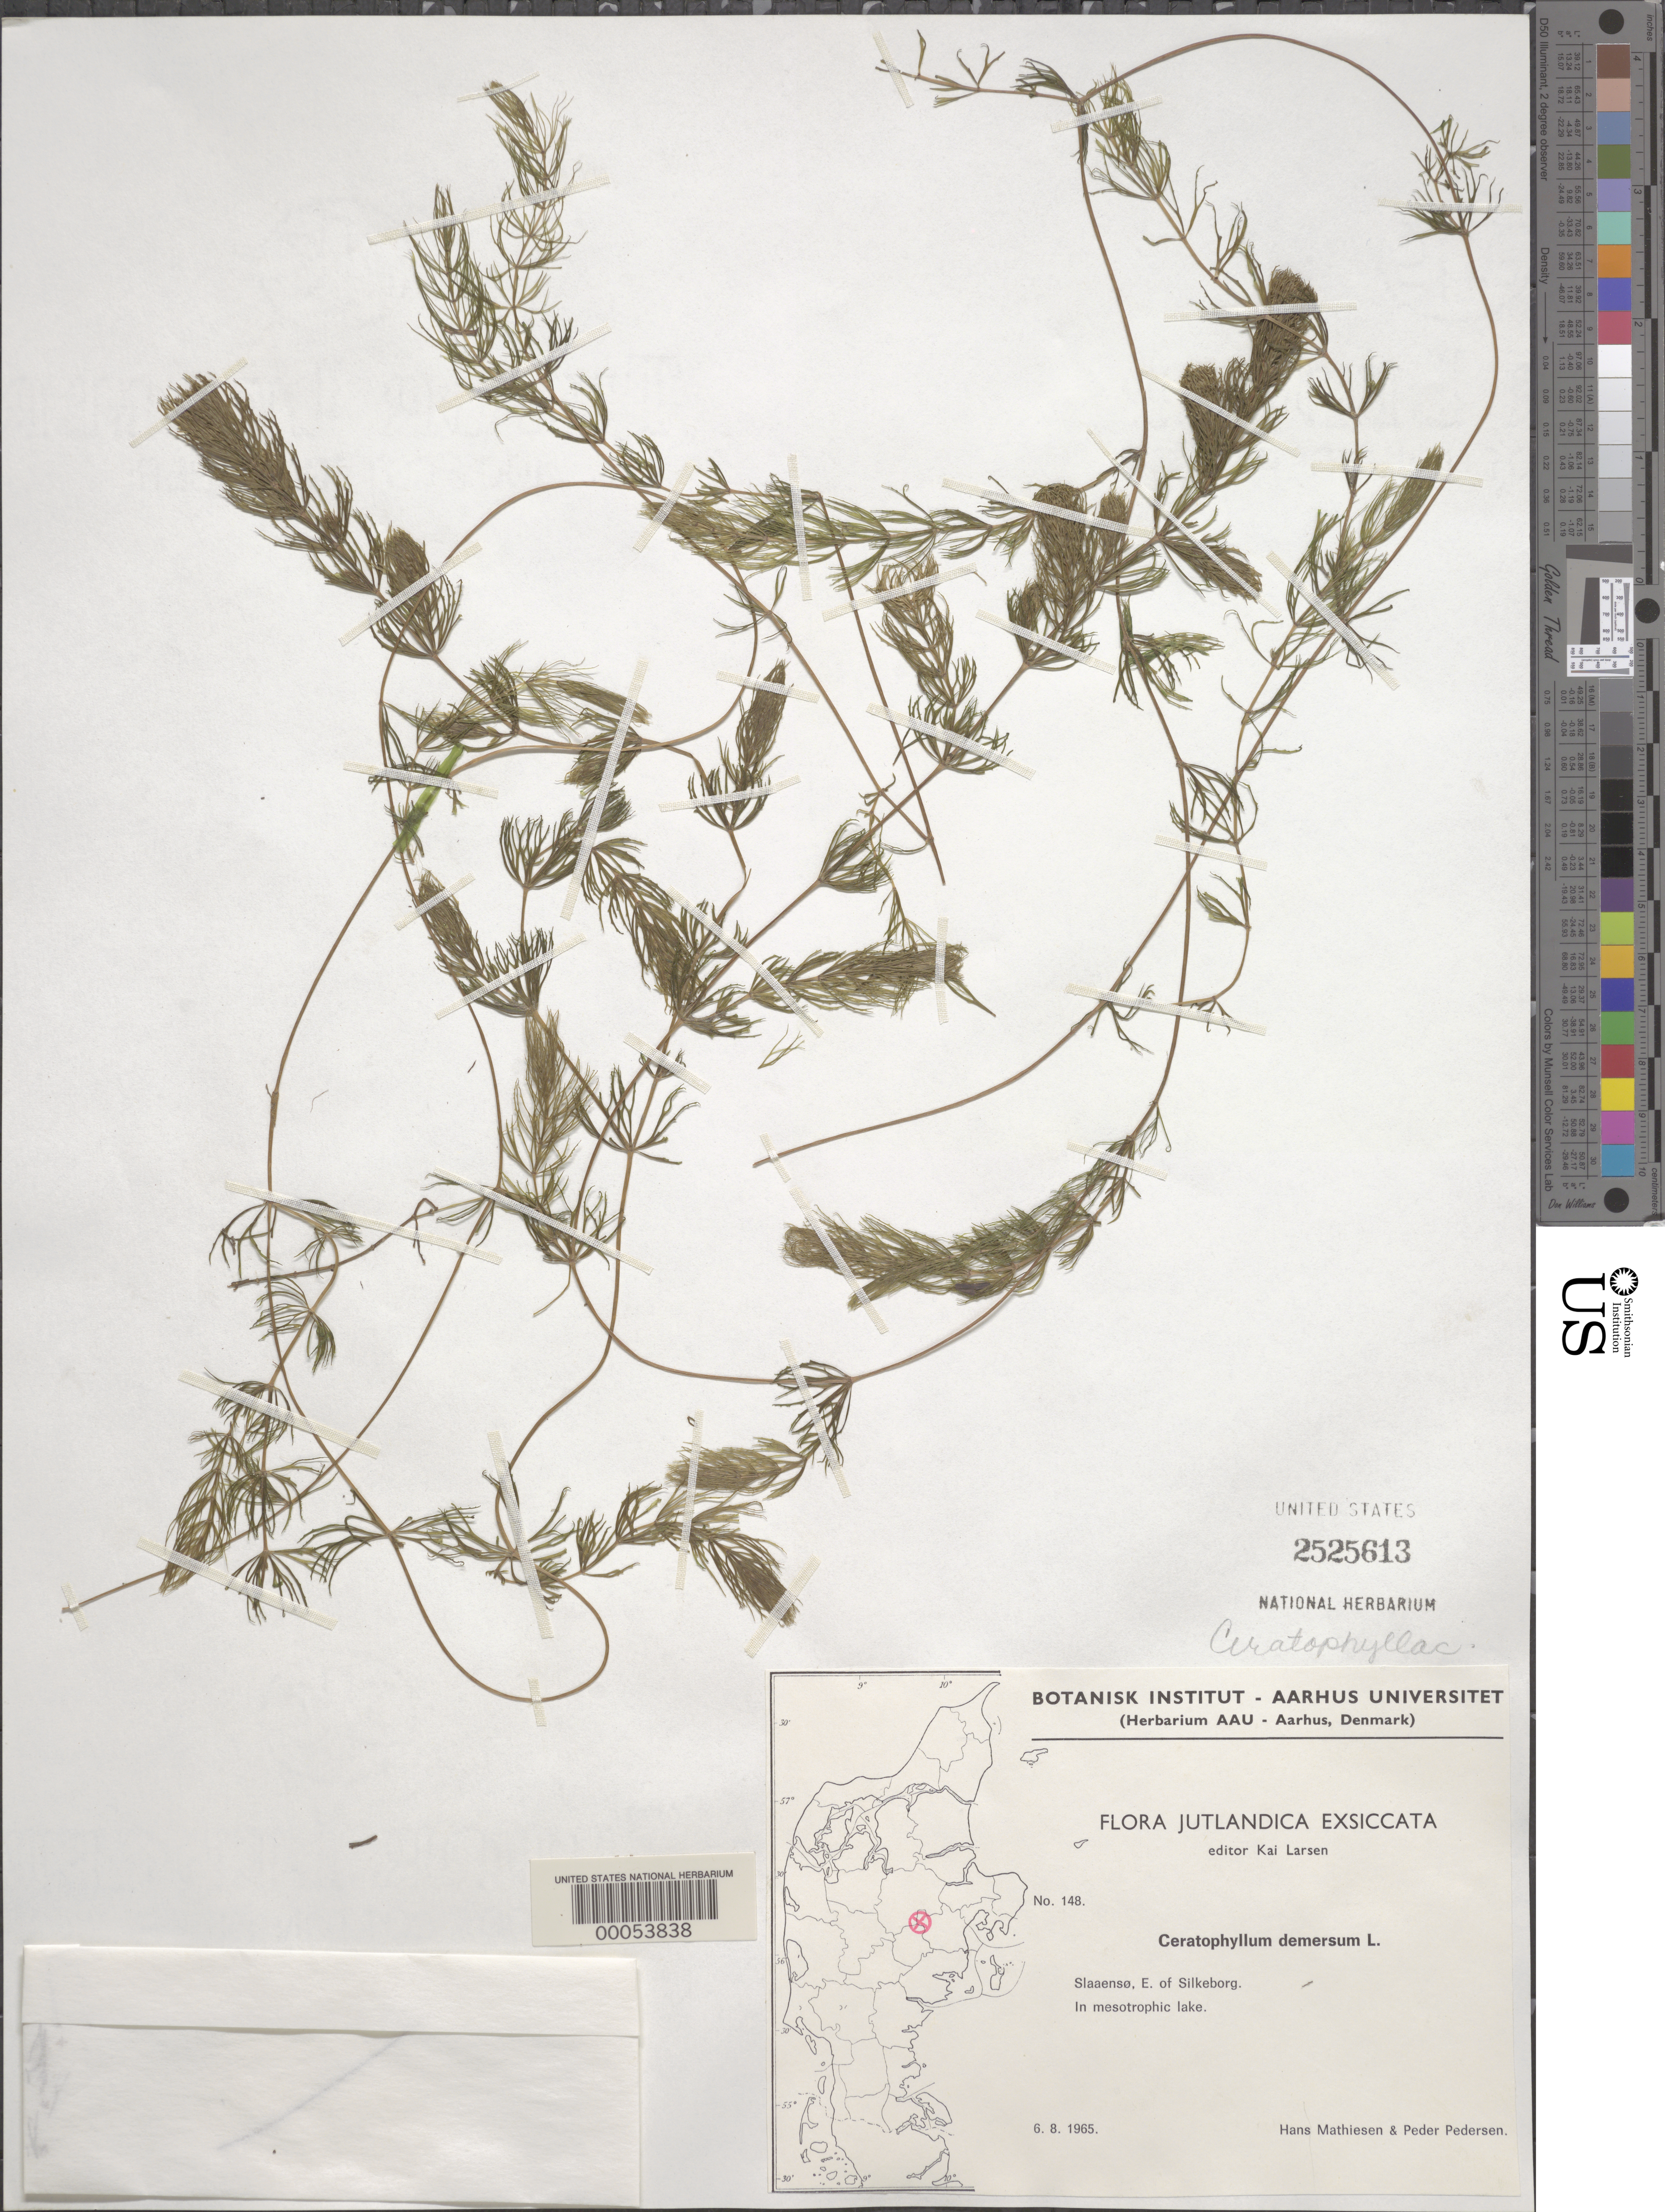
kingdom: Plantae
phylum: Tracheophyta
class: Magnoliopsida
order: Ceratophyllales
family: Ceratophyllaceae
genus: Ceratophyllum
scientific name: Ceratophyllum demersum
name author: L.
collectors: H. Mathiesen & P. Pedersen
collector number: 148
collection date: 1965-08-06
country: Denmark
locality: Jutlandica. Slaaensø, E. of Silkeborg.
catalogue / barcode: US 2525613